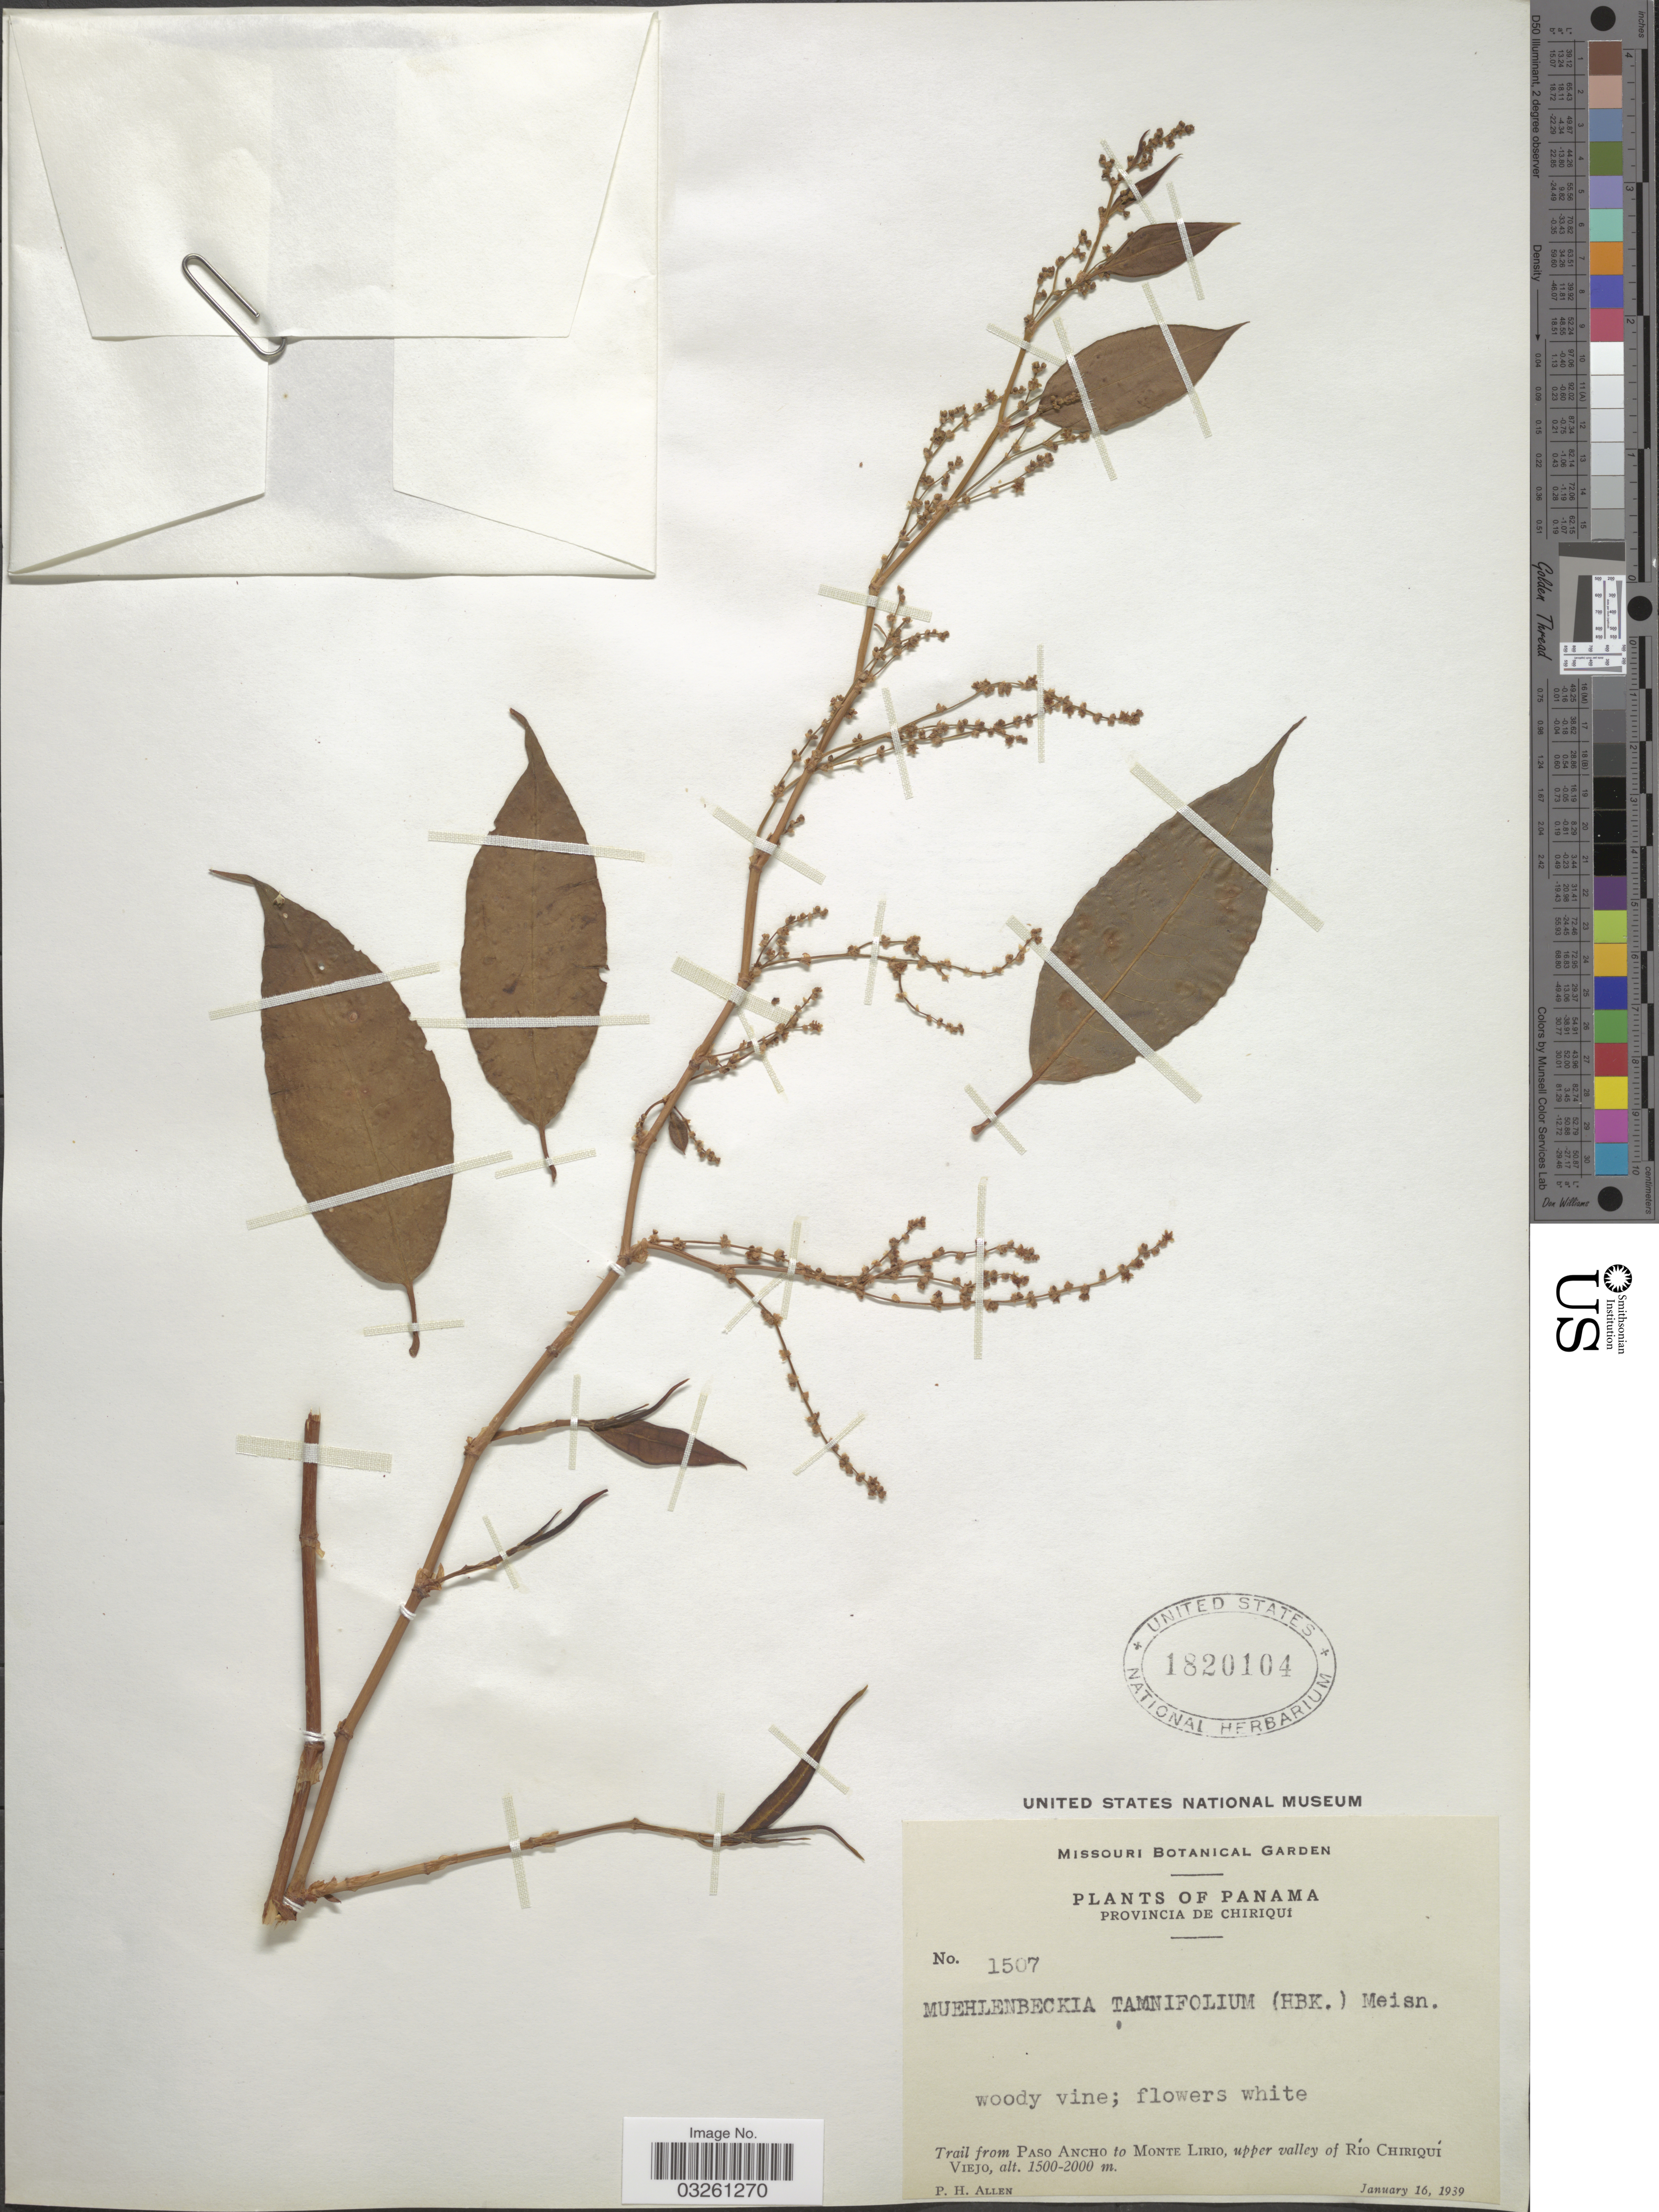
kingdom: Plantae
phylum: Tracheophyta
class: Magnoliopsida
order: Caryophyllales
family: Polygonaceae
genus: Muehlenbeckia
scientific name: Muehlenbeckia tamnifolia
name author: (Kunth) Meisn.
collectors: P. H. Allen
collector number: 1507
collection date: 1939-01-16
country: Panama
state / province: Chiriqui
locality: Trail from Paso Ancho to Monte Lirio, upper valley of Río Chiriquí Viejo.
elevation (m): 1500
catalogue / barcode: US 1820104